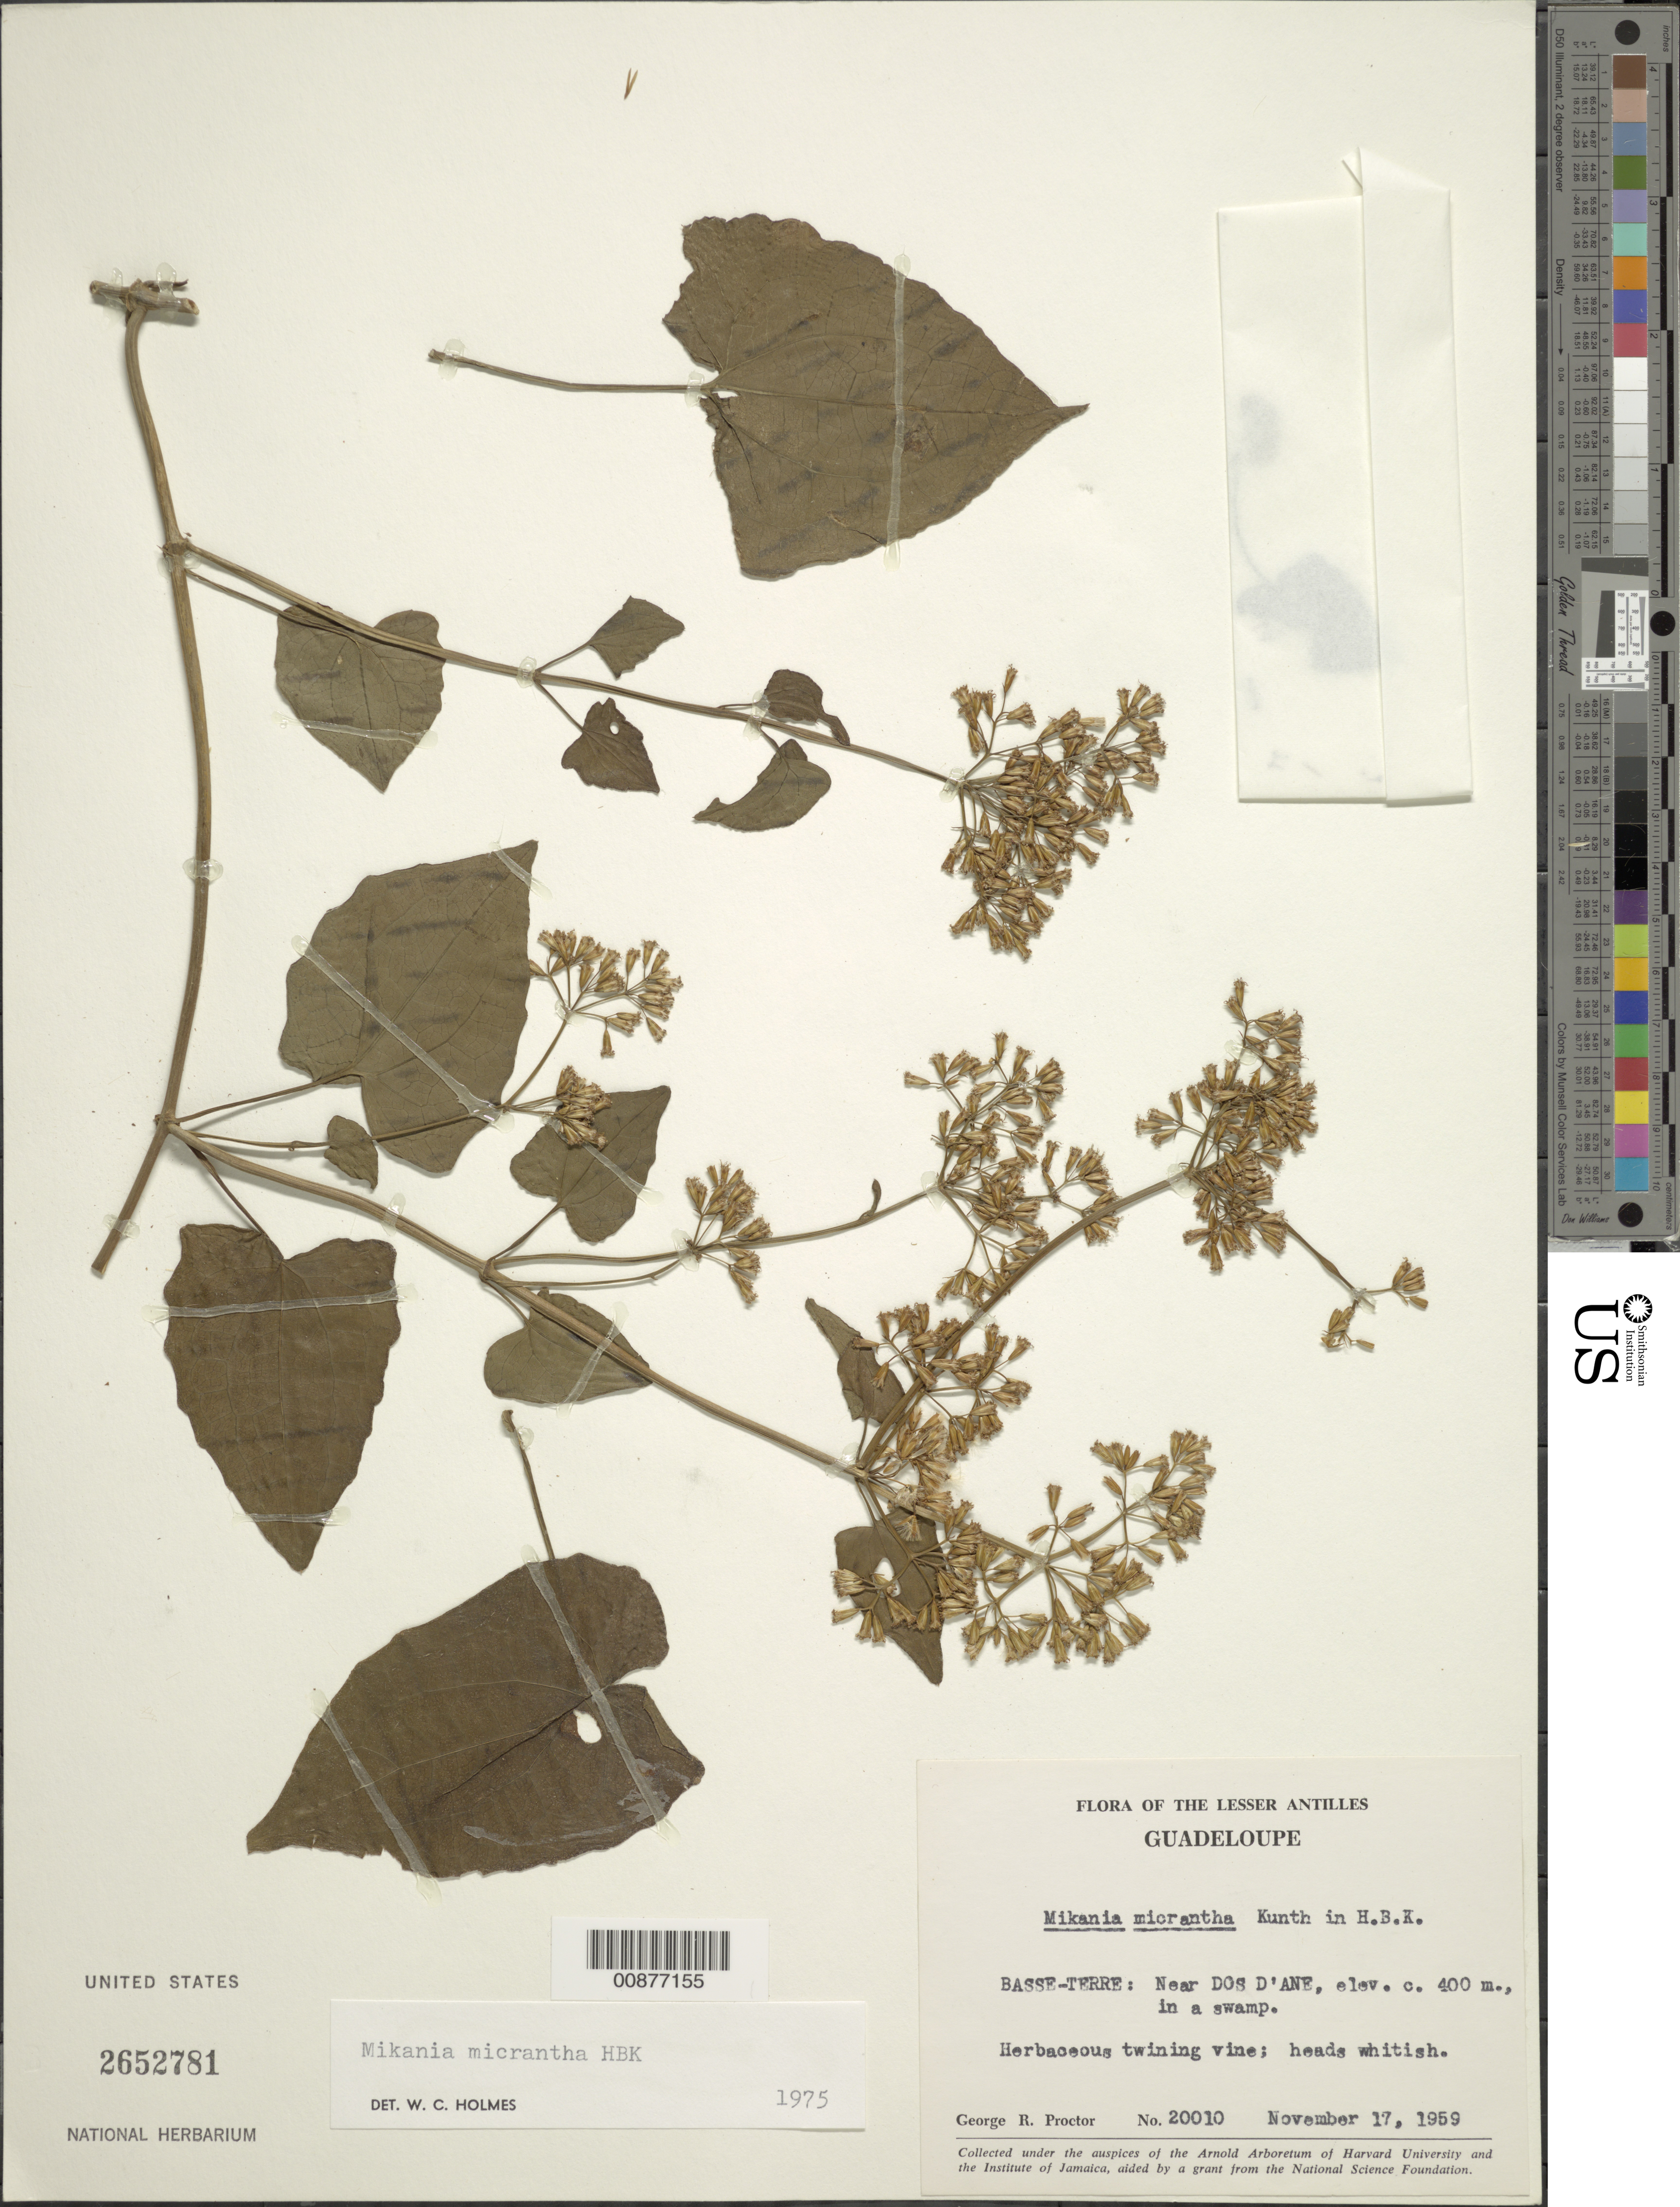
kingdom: Plantae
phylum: Tracheophyta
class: Magnoliopsida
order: Asterales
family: Asteraceae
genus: Mikania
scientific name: Mikania micrantha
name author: Kunth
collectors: G. R. Proctor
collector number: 20010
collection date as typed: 17 Nov 1959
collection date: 1959-11-17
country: Guadeloupe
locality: Basse-Terre: Near Dos d' Ane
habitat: In swamp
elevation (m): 400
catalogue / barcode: US 2652781